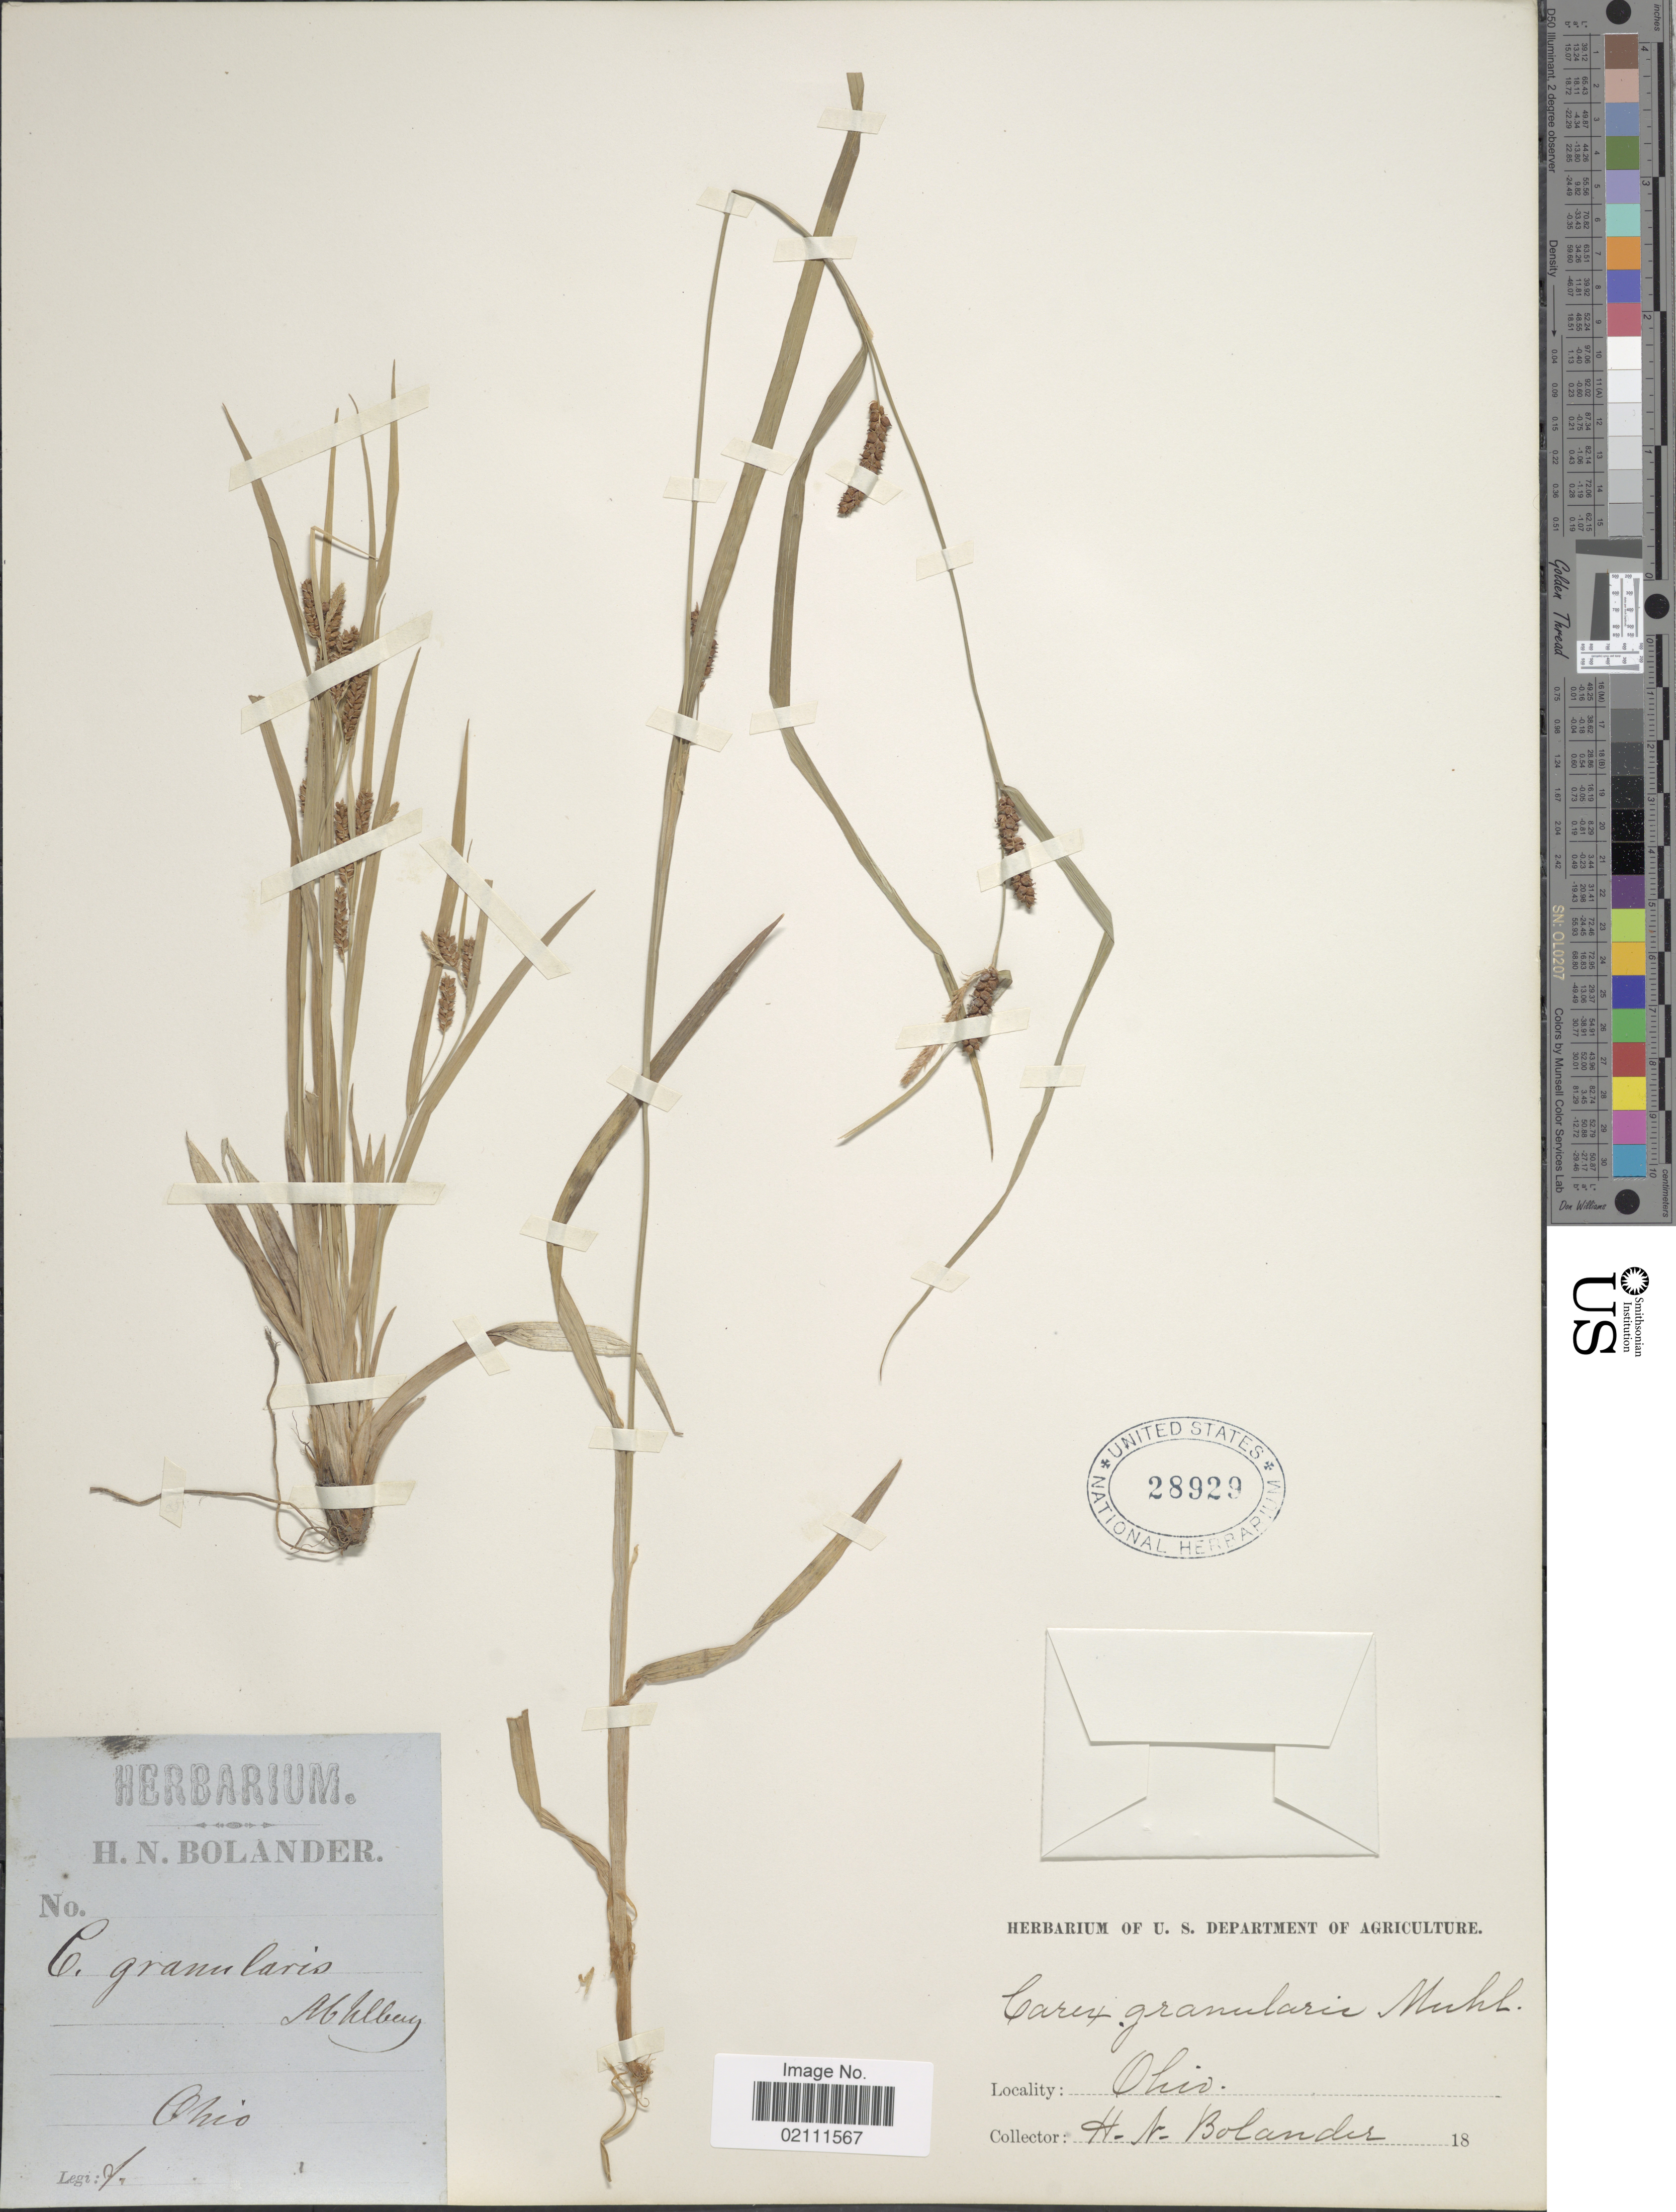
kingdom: Plantae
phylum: Tracheophyta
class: Liliopsida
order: Poales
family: Cyperaceae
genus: Carex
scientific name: Carex granularis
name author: Muhl. ex Willd.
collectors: H. Bolander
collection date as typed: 18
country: United States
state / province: Ohio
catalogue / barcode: US 28929